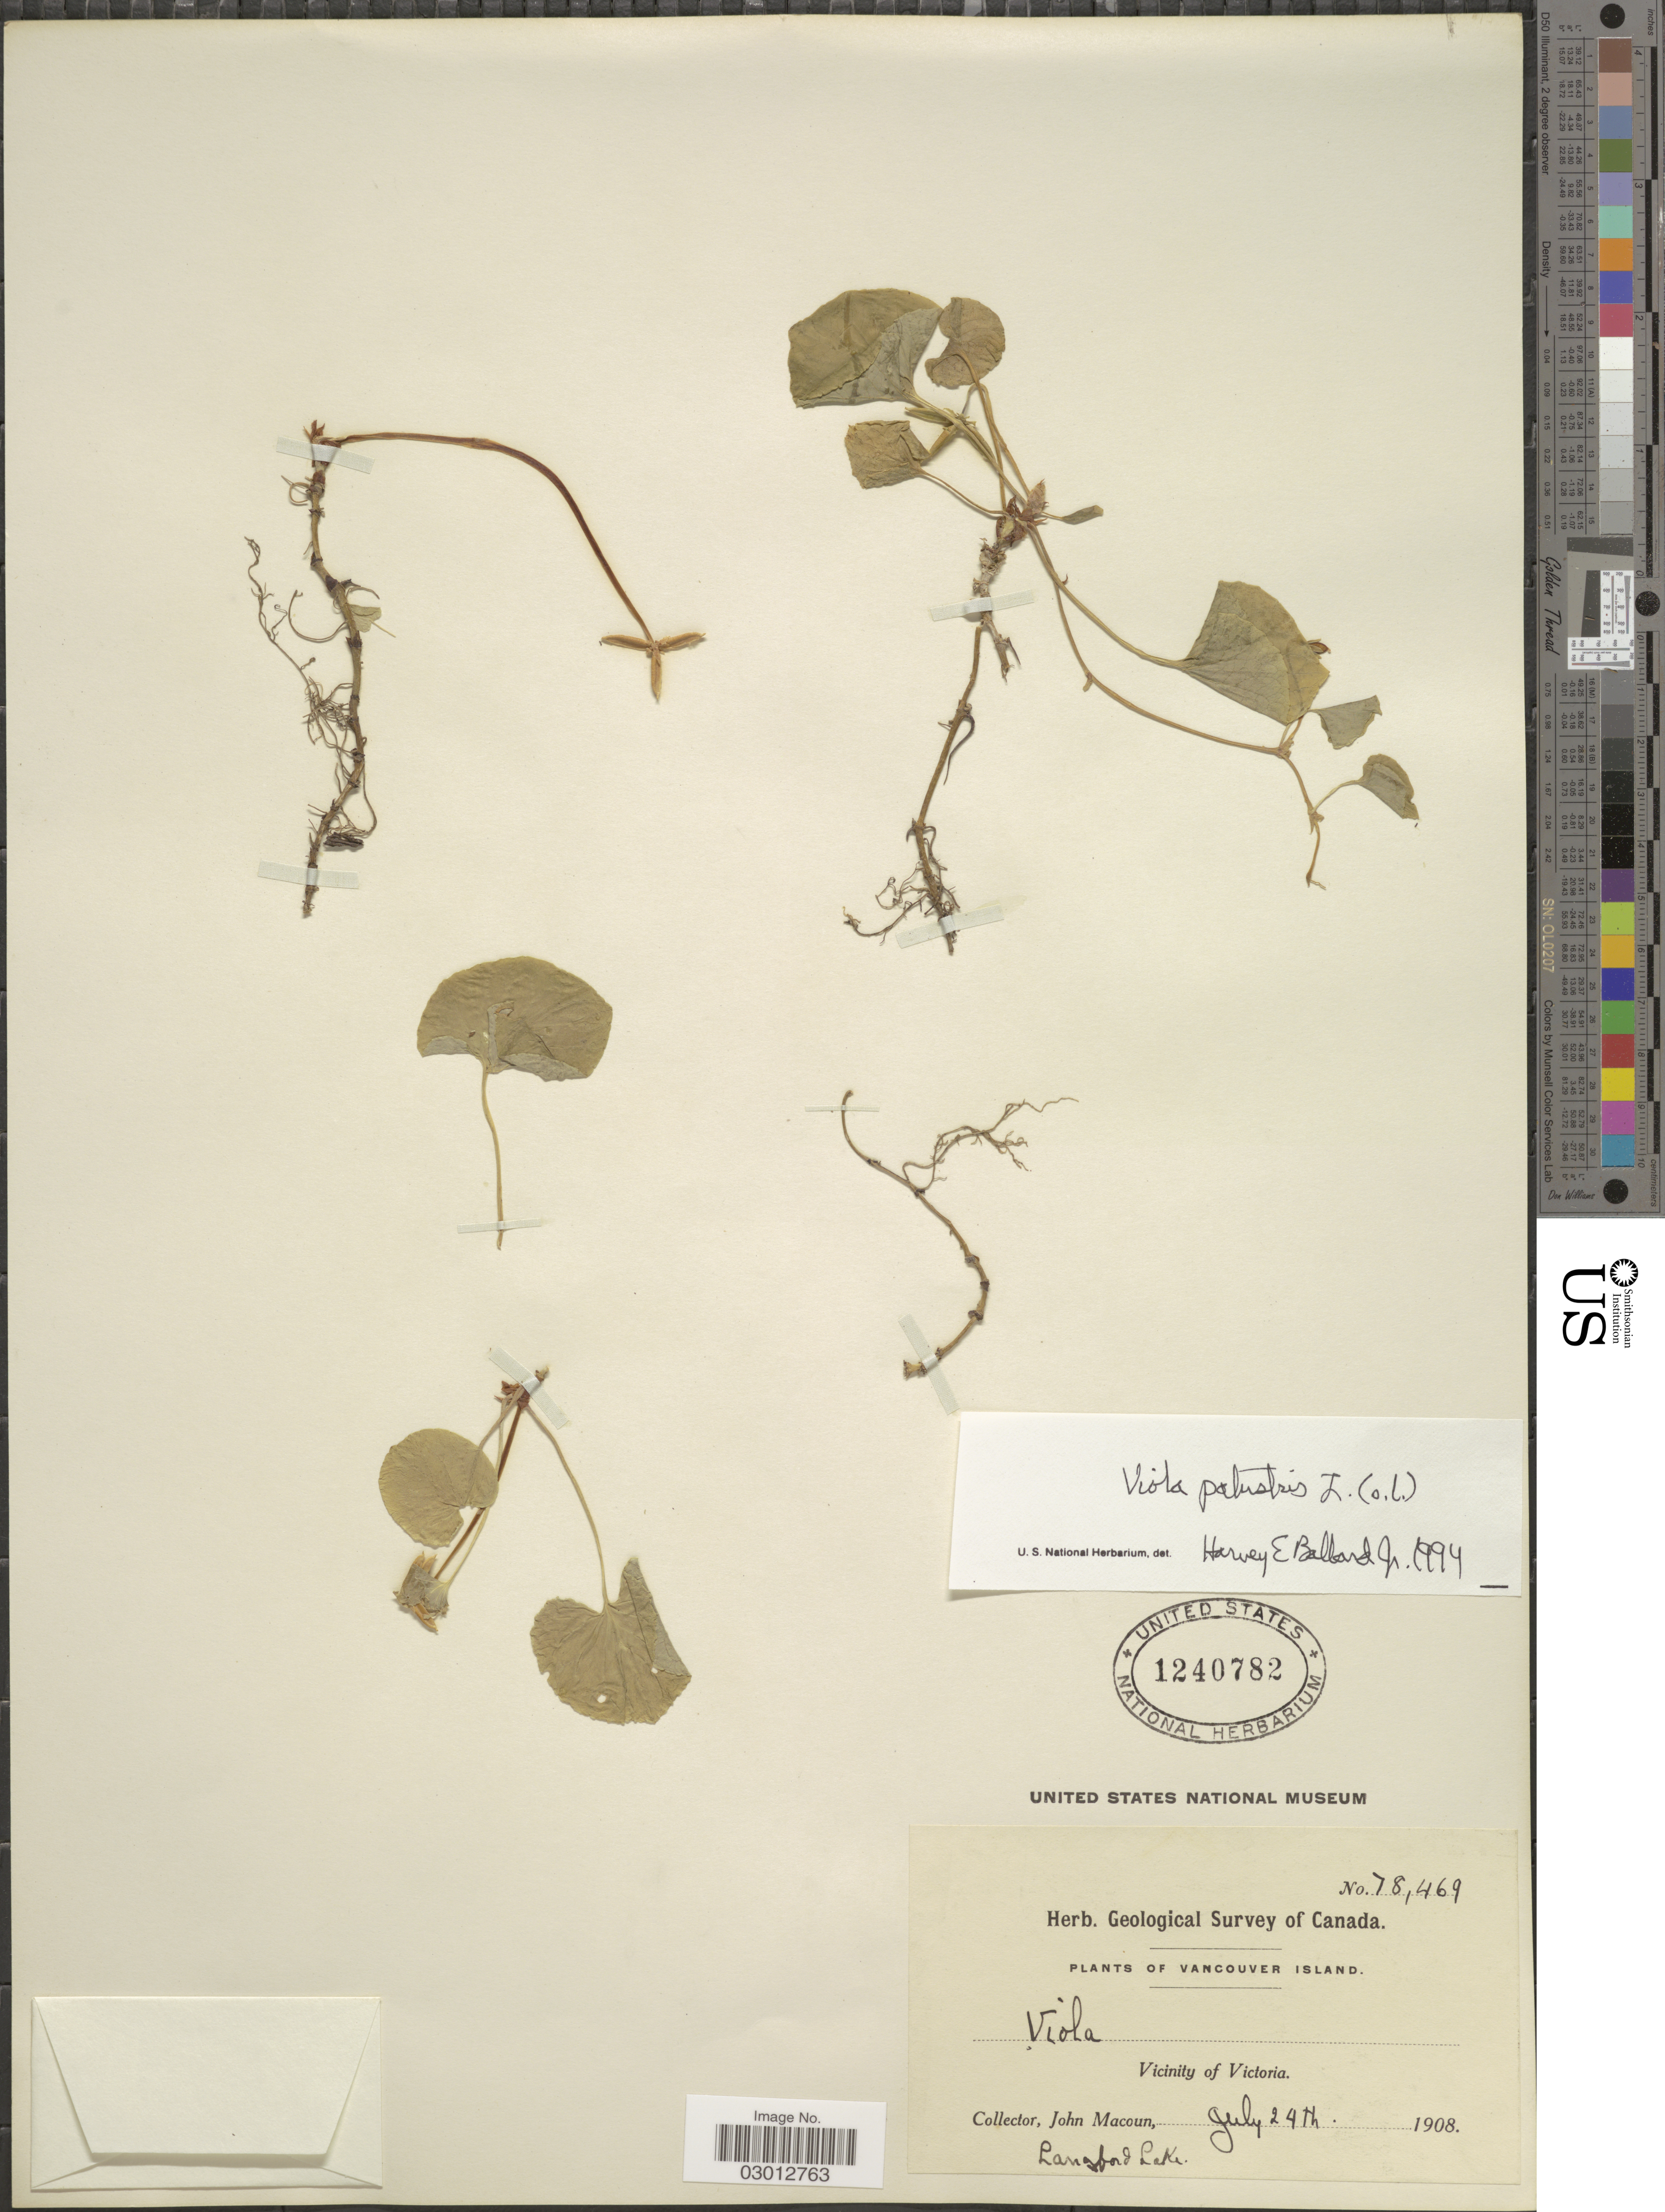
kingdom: Plantae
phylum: Tracheophyta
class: Magnoliopsida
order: Malpighiales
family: Violaceae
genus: Viola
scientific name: Viola palustris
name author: L.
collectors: J. Macoun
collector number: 78469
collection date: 1908-07-24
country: Canada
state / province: British Columbia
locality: Vancouver Island. Vicinity of Victoria. Langford Lake.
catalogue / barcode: US 1240782